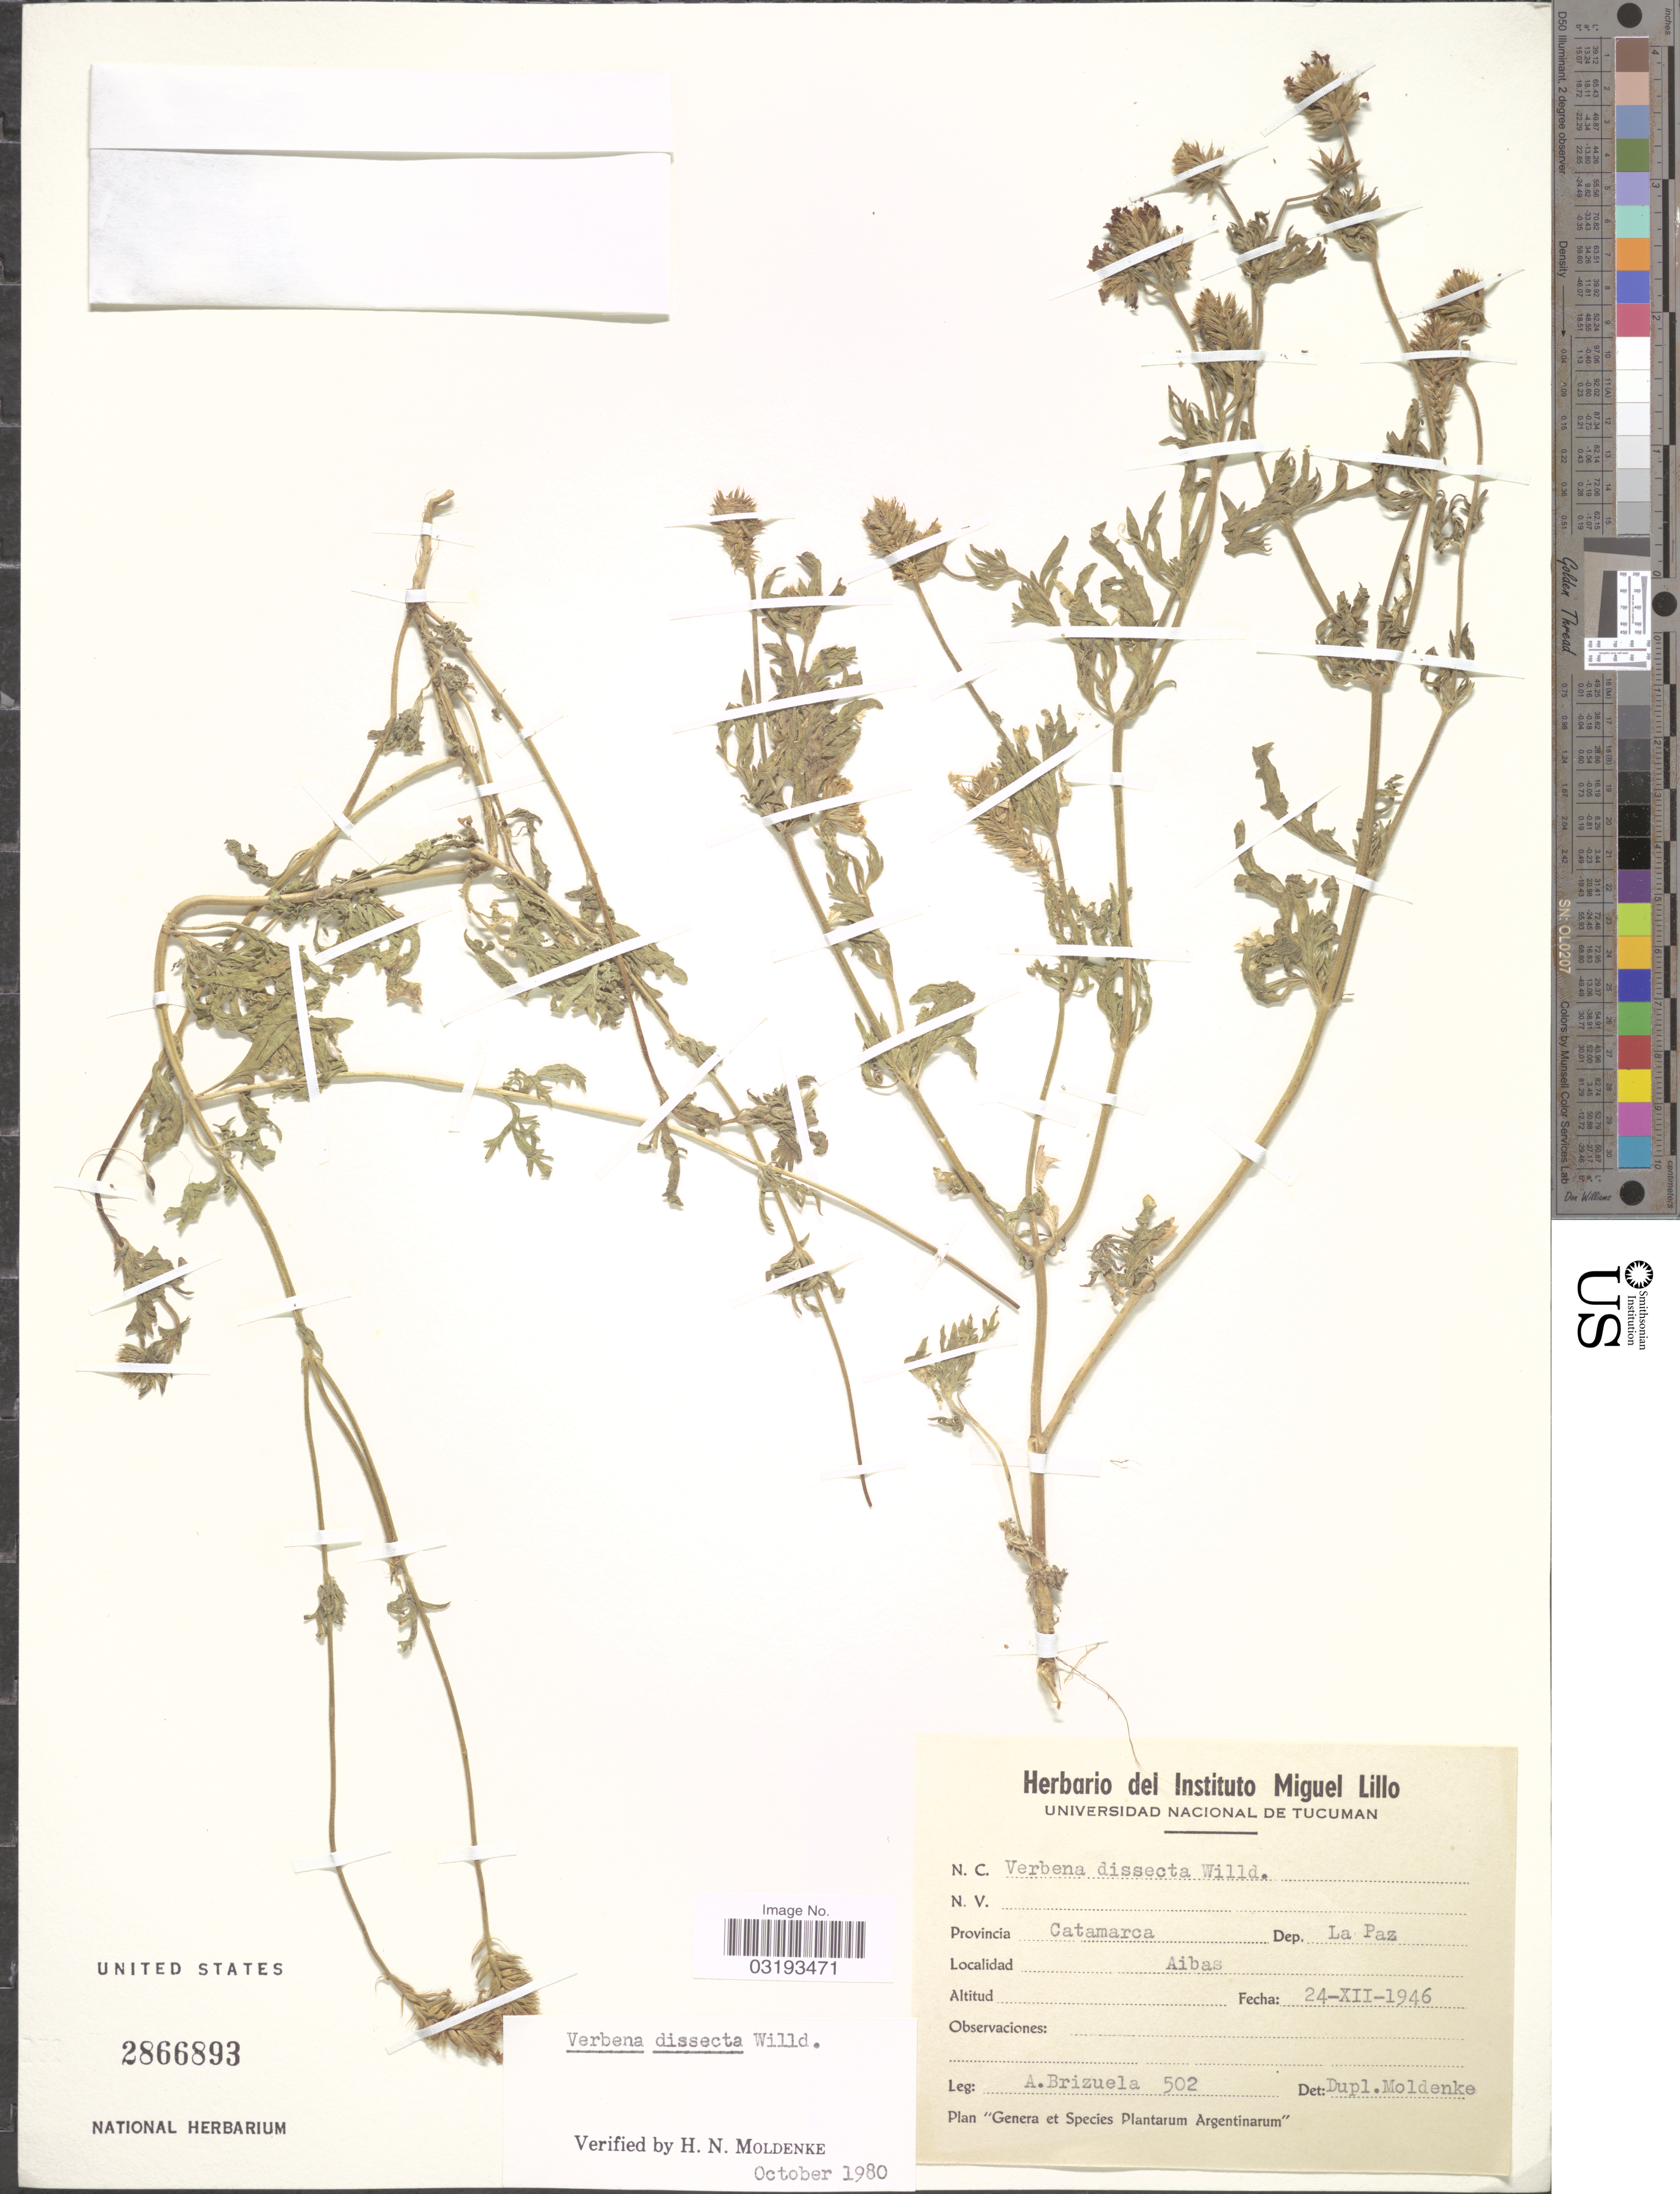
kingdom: Plantae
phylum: Tracheophyta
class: Magnoliopsida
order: Lamiales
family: Verbenaceae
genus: Verbena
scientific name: Verbena dissecta f. alba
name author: Moldenke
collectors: A. Brizuela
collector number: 502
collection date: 1946-12-24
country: Argentina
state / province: Catamarca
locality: Dep. La Paz. Aibas.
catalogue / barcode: US 2866893